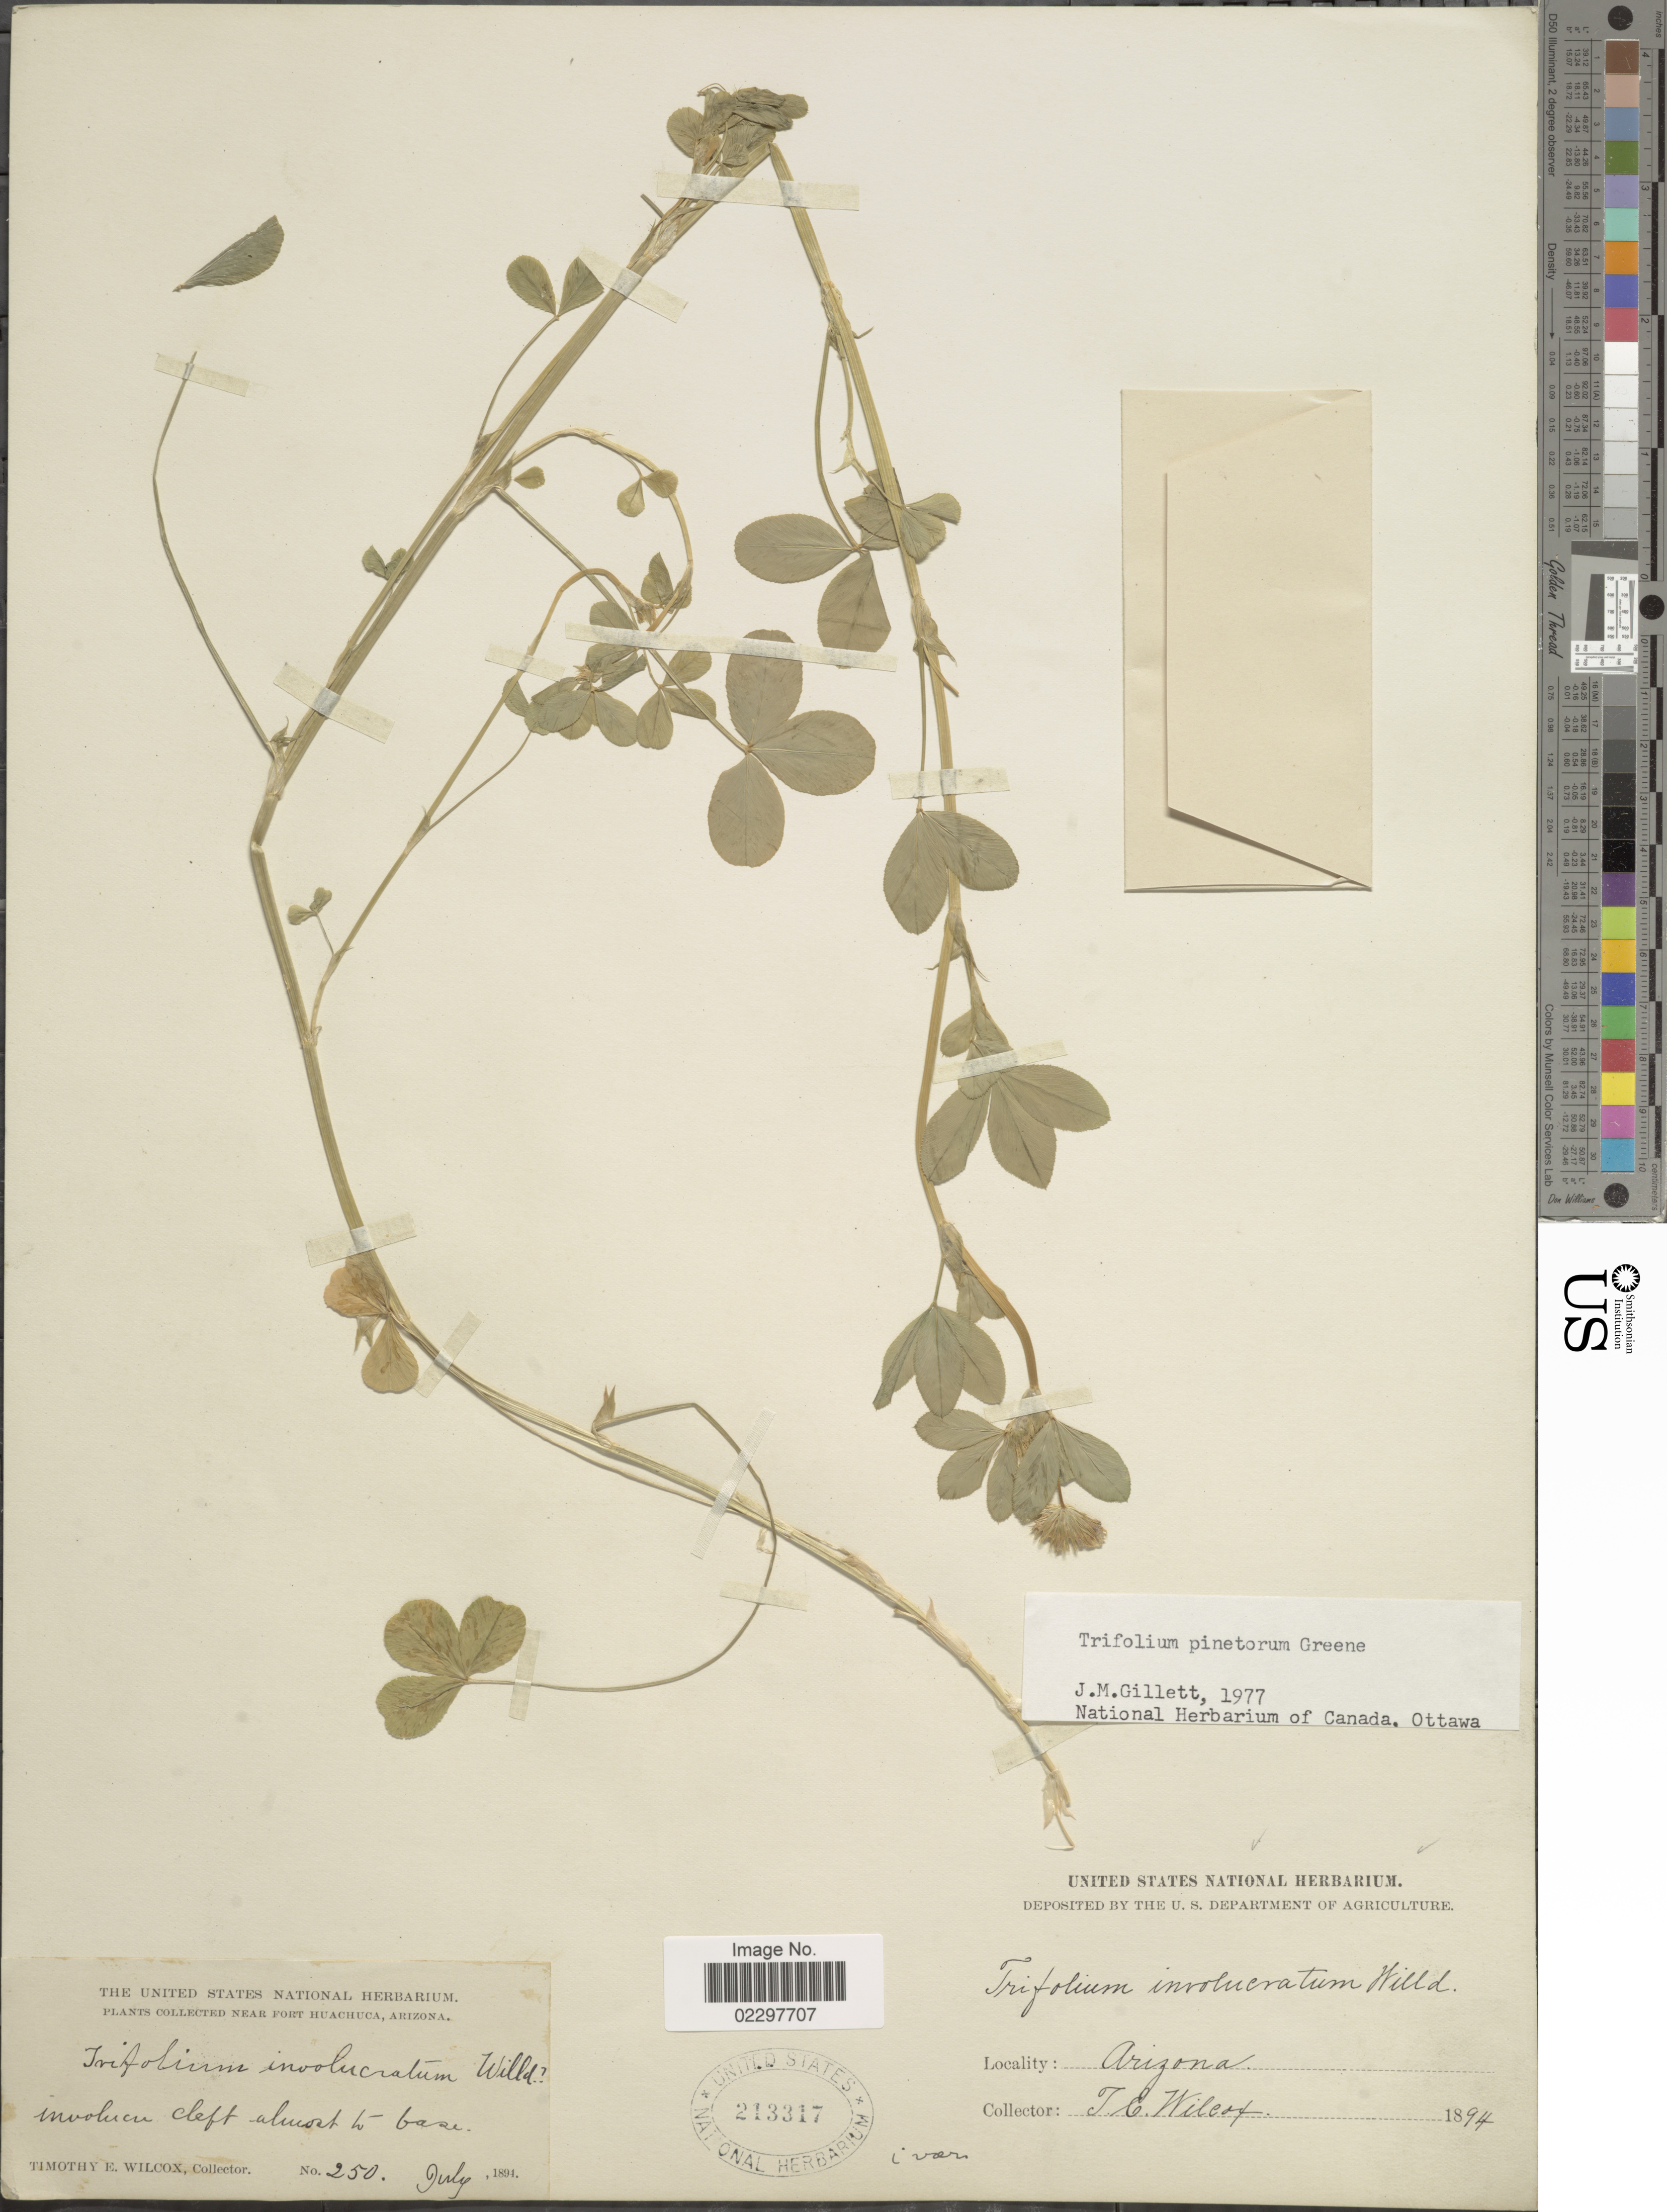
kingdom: Plantae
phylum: Tracheophyta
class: Magnoliopsida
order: Fabales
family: Fabaceae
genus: Trifolium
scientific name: Trifolium pinetorum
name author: Greene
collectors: T. E. Wilcox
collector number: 250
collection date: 1894-07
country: United States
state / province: Arizona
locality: Near Huachuca, involucu cleft almost to base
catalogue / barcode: US 213317